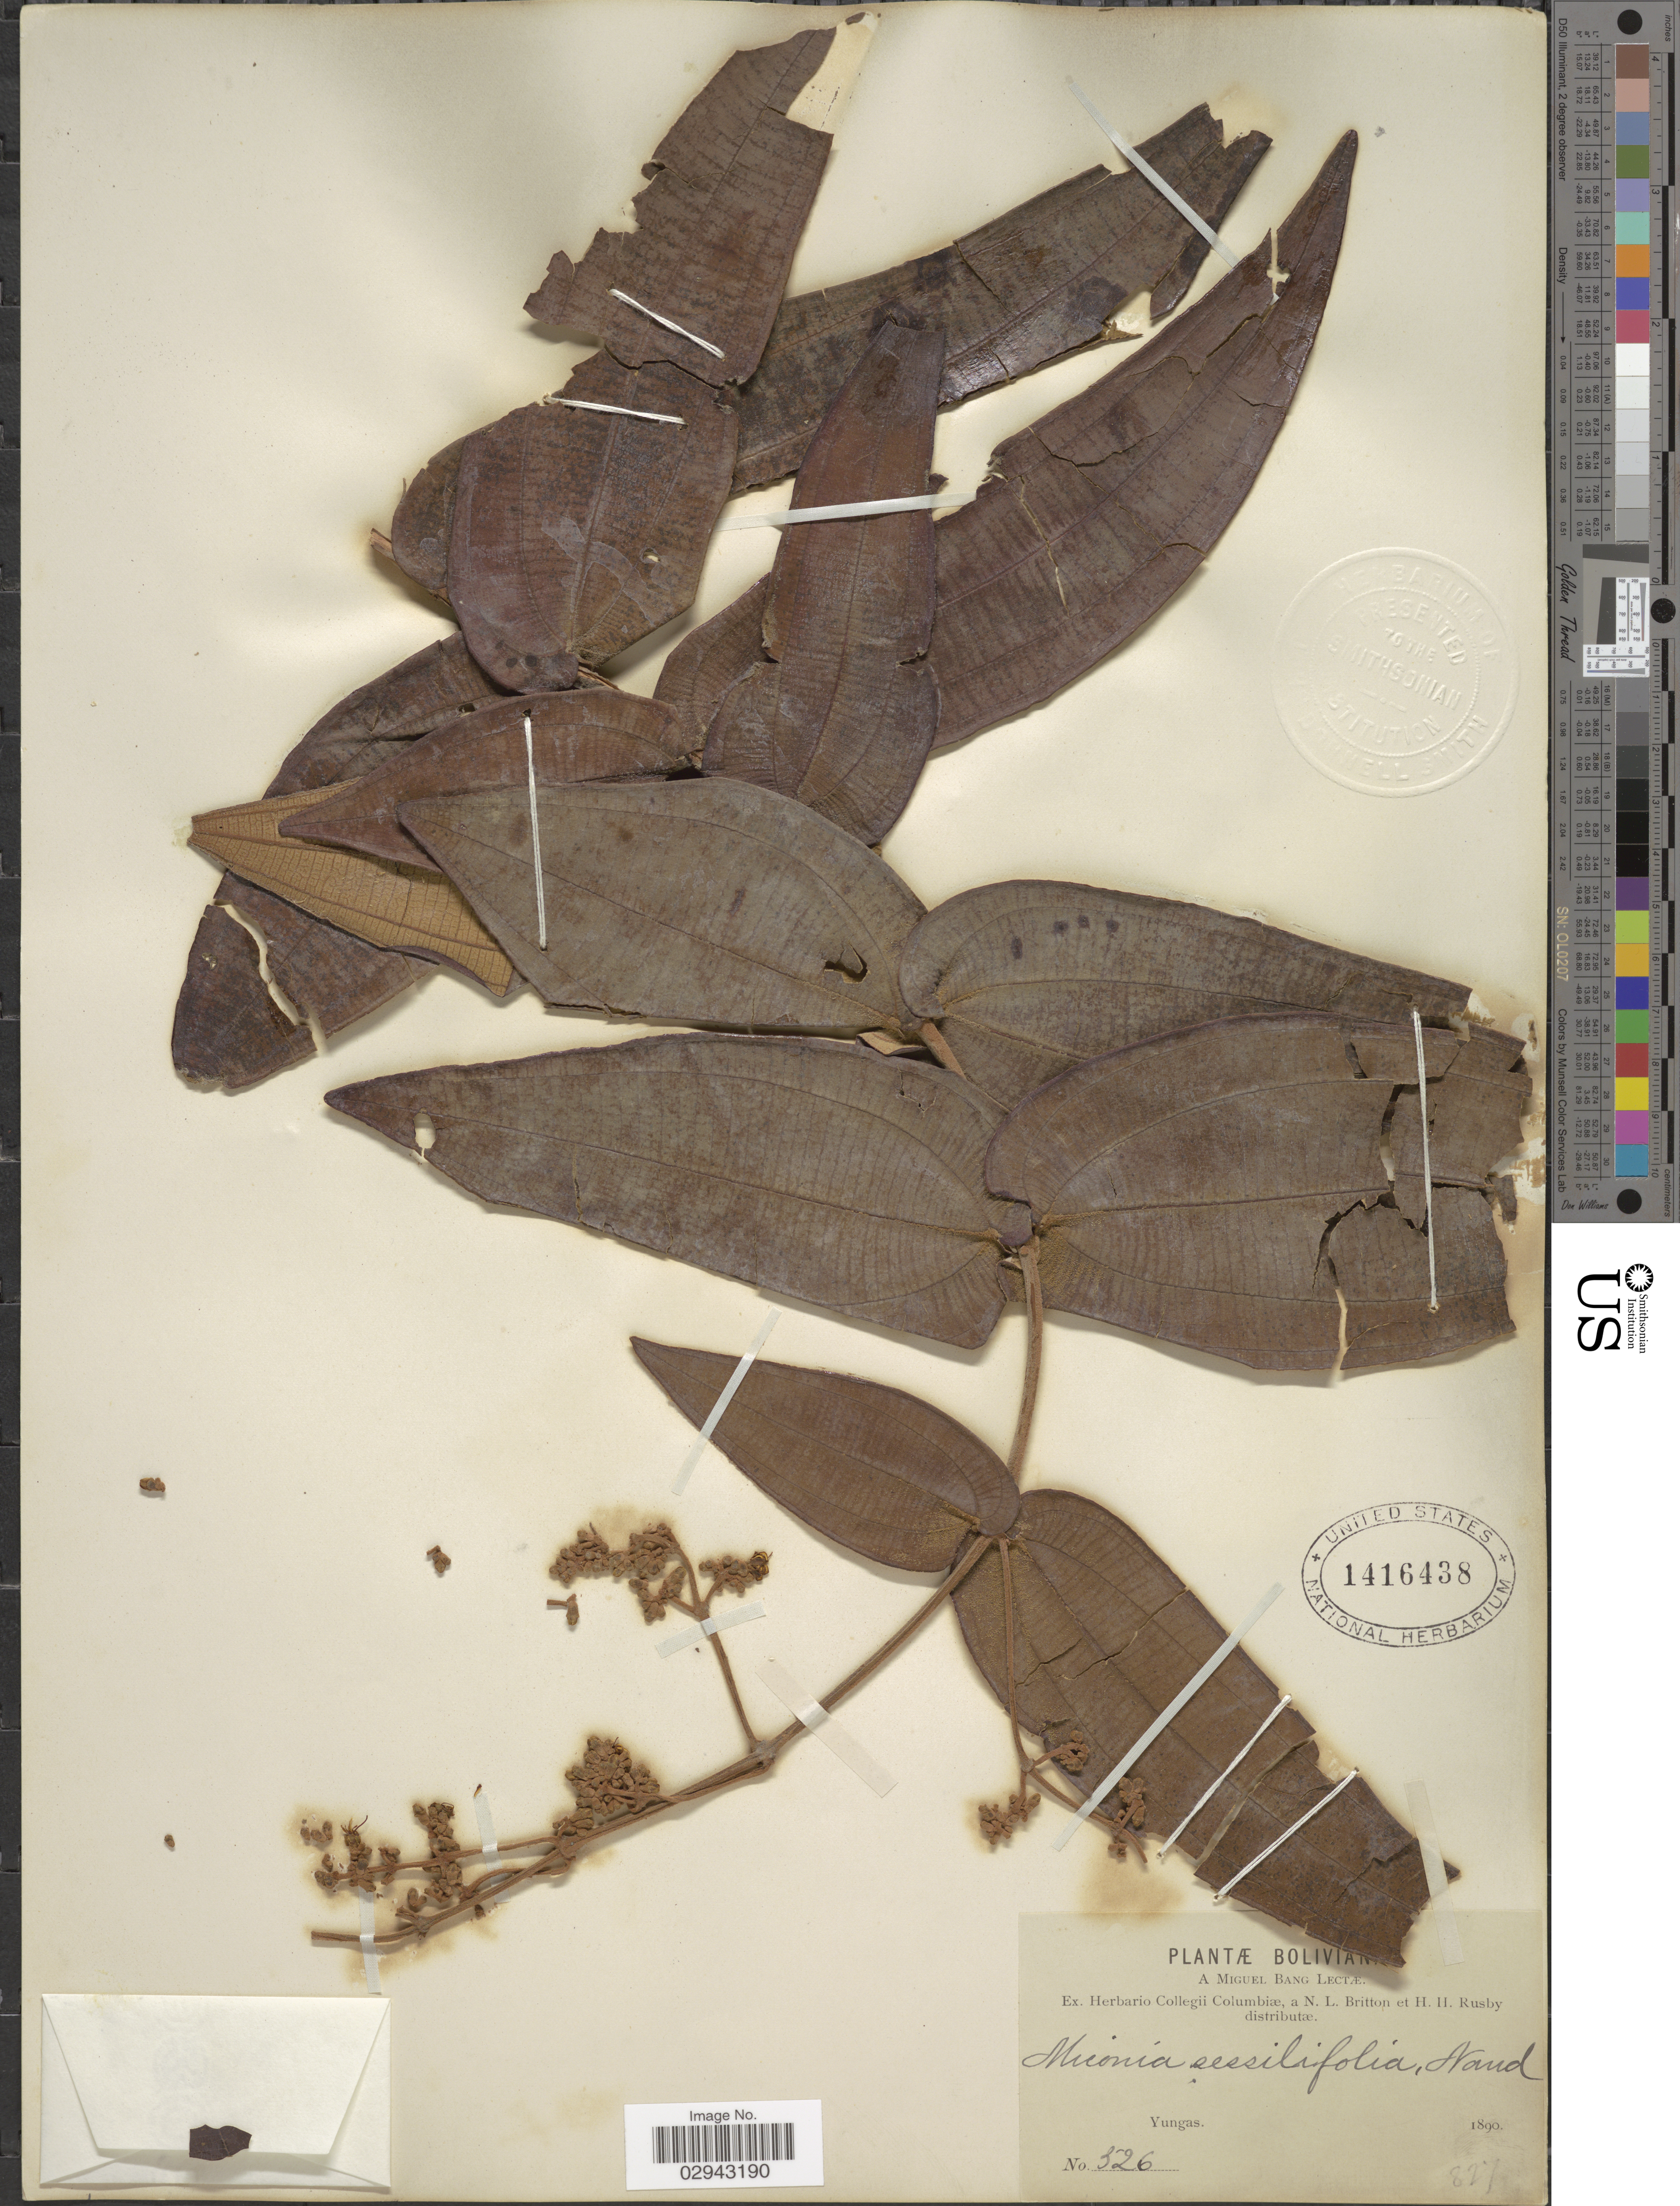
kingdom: Plantae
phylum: Tracheophyta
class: Magnoliopsida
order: Myrtales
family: Melastomataceae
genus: Miconia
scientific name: Miconia subsessilifolia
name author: Wurdack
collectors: M. Bang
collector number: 526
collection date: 1890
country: Bolivia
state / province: La Paz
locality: Yungas.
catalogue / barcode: US 1416438